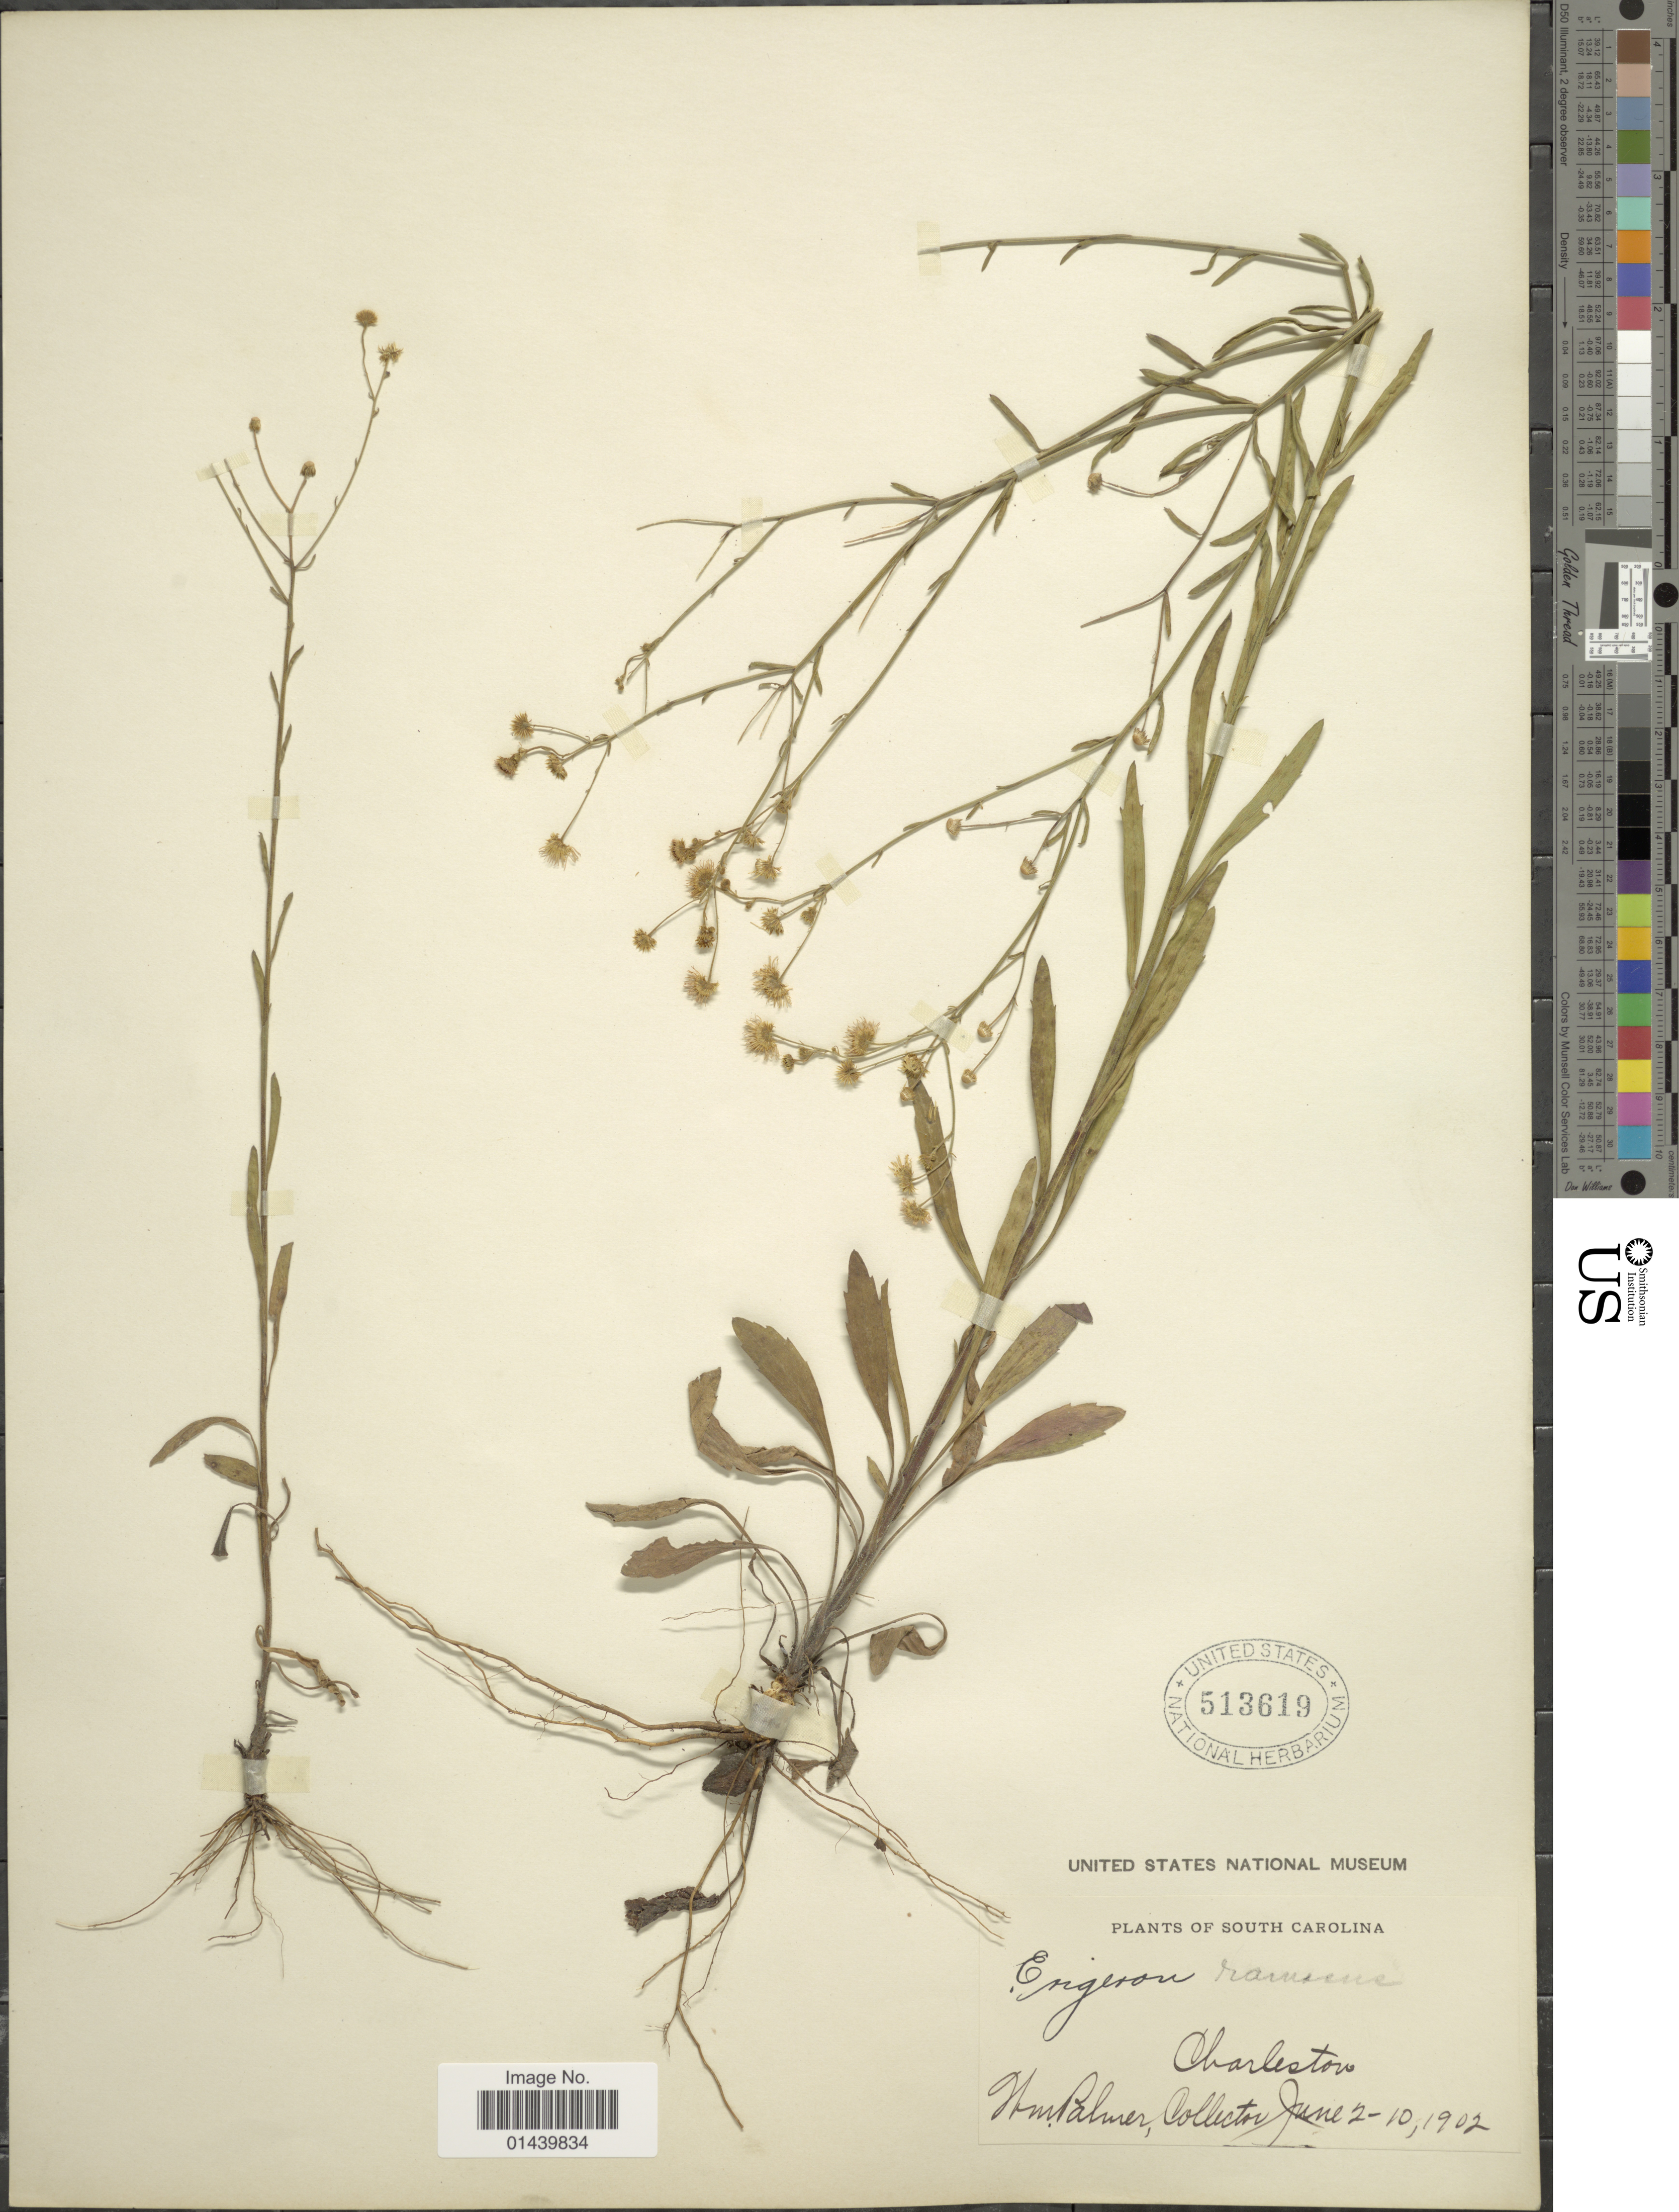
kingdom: Plantae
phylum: Tracheophyta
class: Magnoliopsida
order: Asterales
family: Asteraceae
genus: Erigeron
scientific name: Erigeron strigosus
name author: Muhl. ex Willd.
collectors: W. Palmer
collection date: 1902-06-02/1902-06-10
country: United States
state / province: South Carolina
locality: Charleston.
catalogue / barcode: US 513619